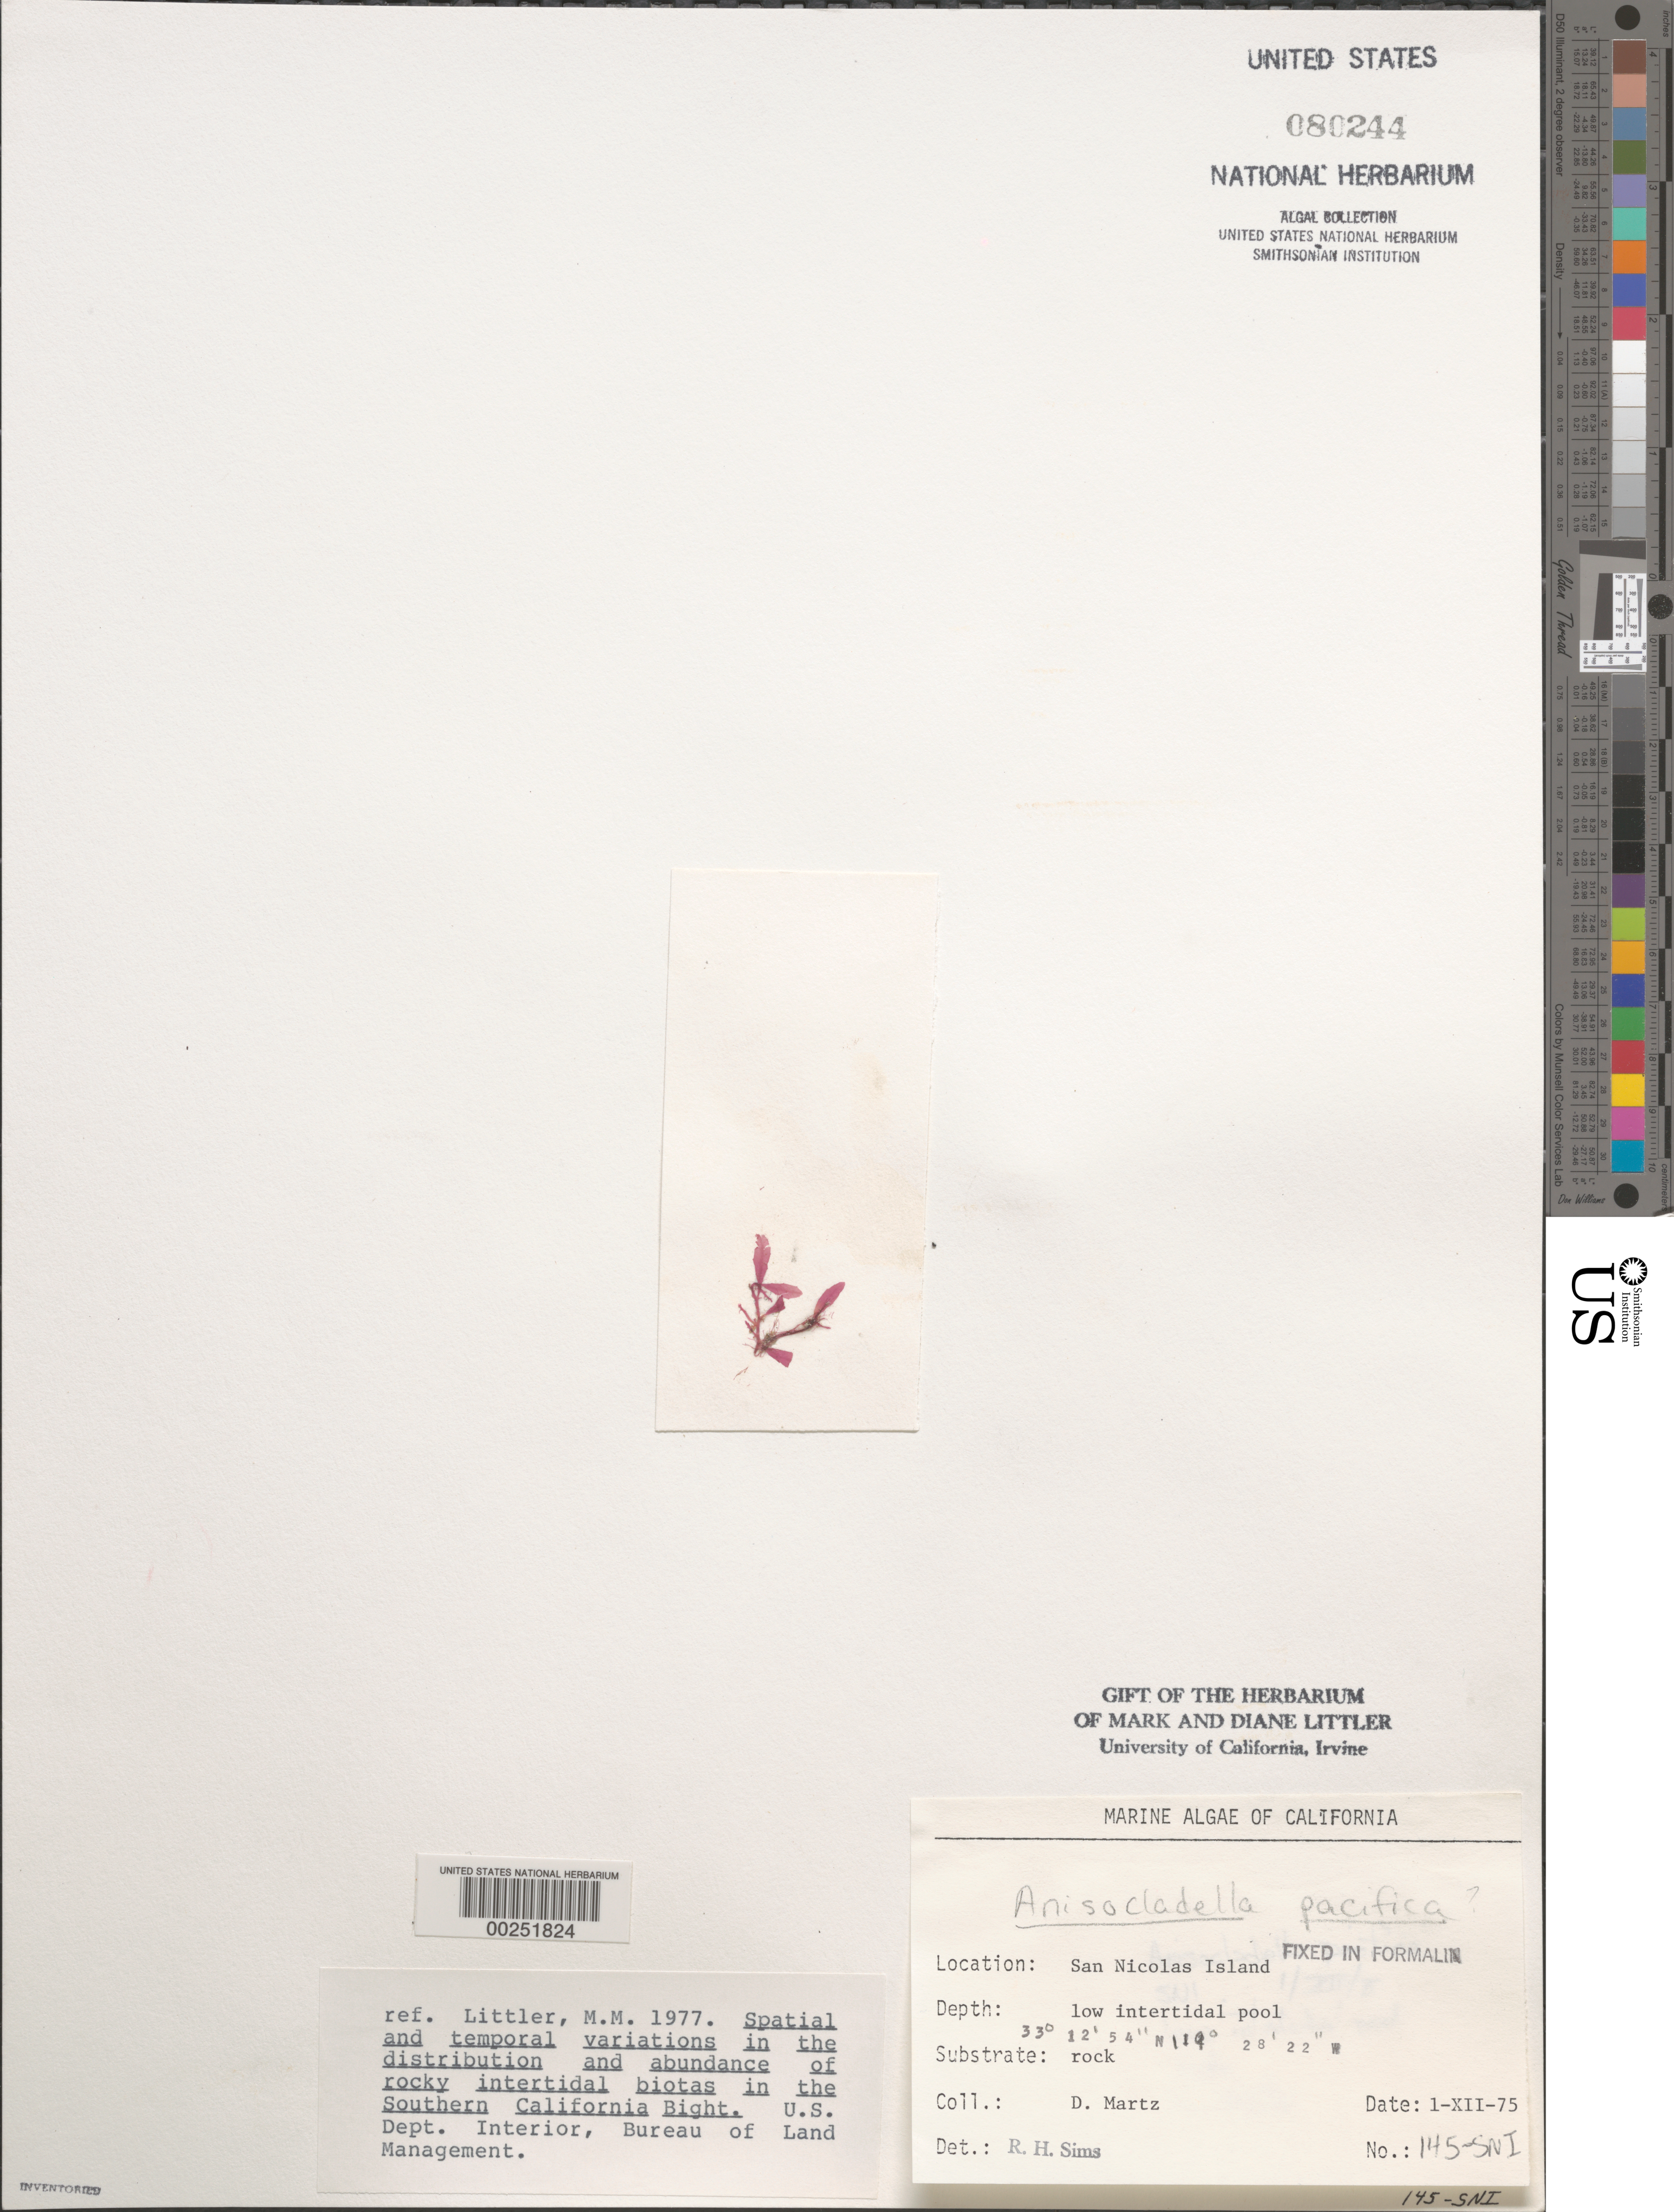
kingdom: Plantae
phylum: Rhodophyta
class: Florideophyceae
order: Ceramiales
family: Delesseriaceae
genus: Anisocladella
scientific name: Anisocladella pacifica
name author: Kylin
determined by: Sims, Robert H.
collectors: D. Martz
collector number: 145-sni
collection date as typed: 01 Dec 1975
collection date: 1975-12-01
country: United States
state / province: California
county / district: Ventura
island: San Nicolas Island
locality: Dutch Harbor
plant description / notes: BLM-SOCALBIGHT Rocky Intertidal Survey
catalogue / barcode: US 80244